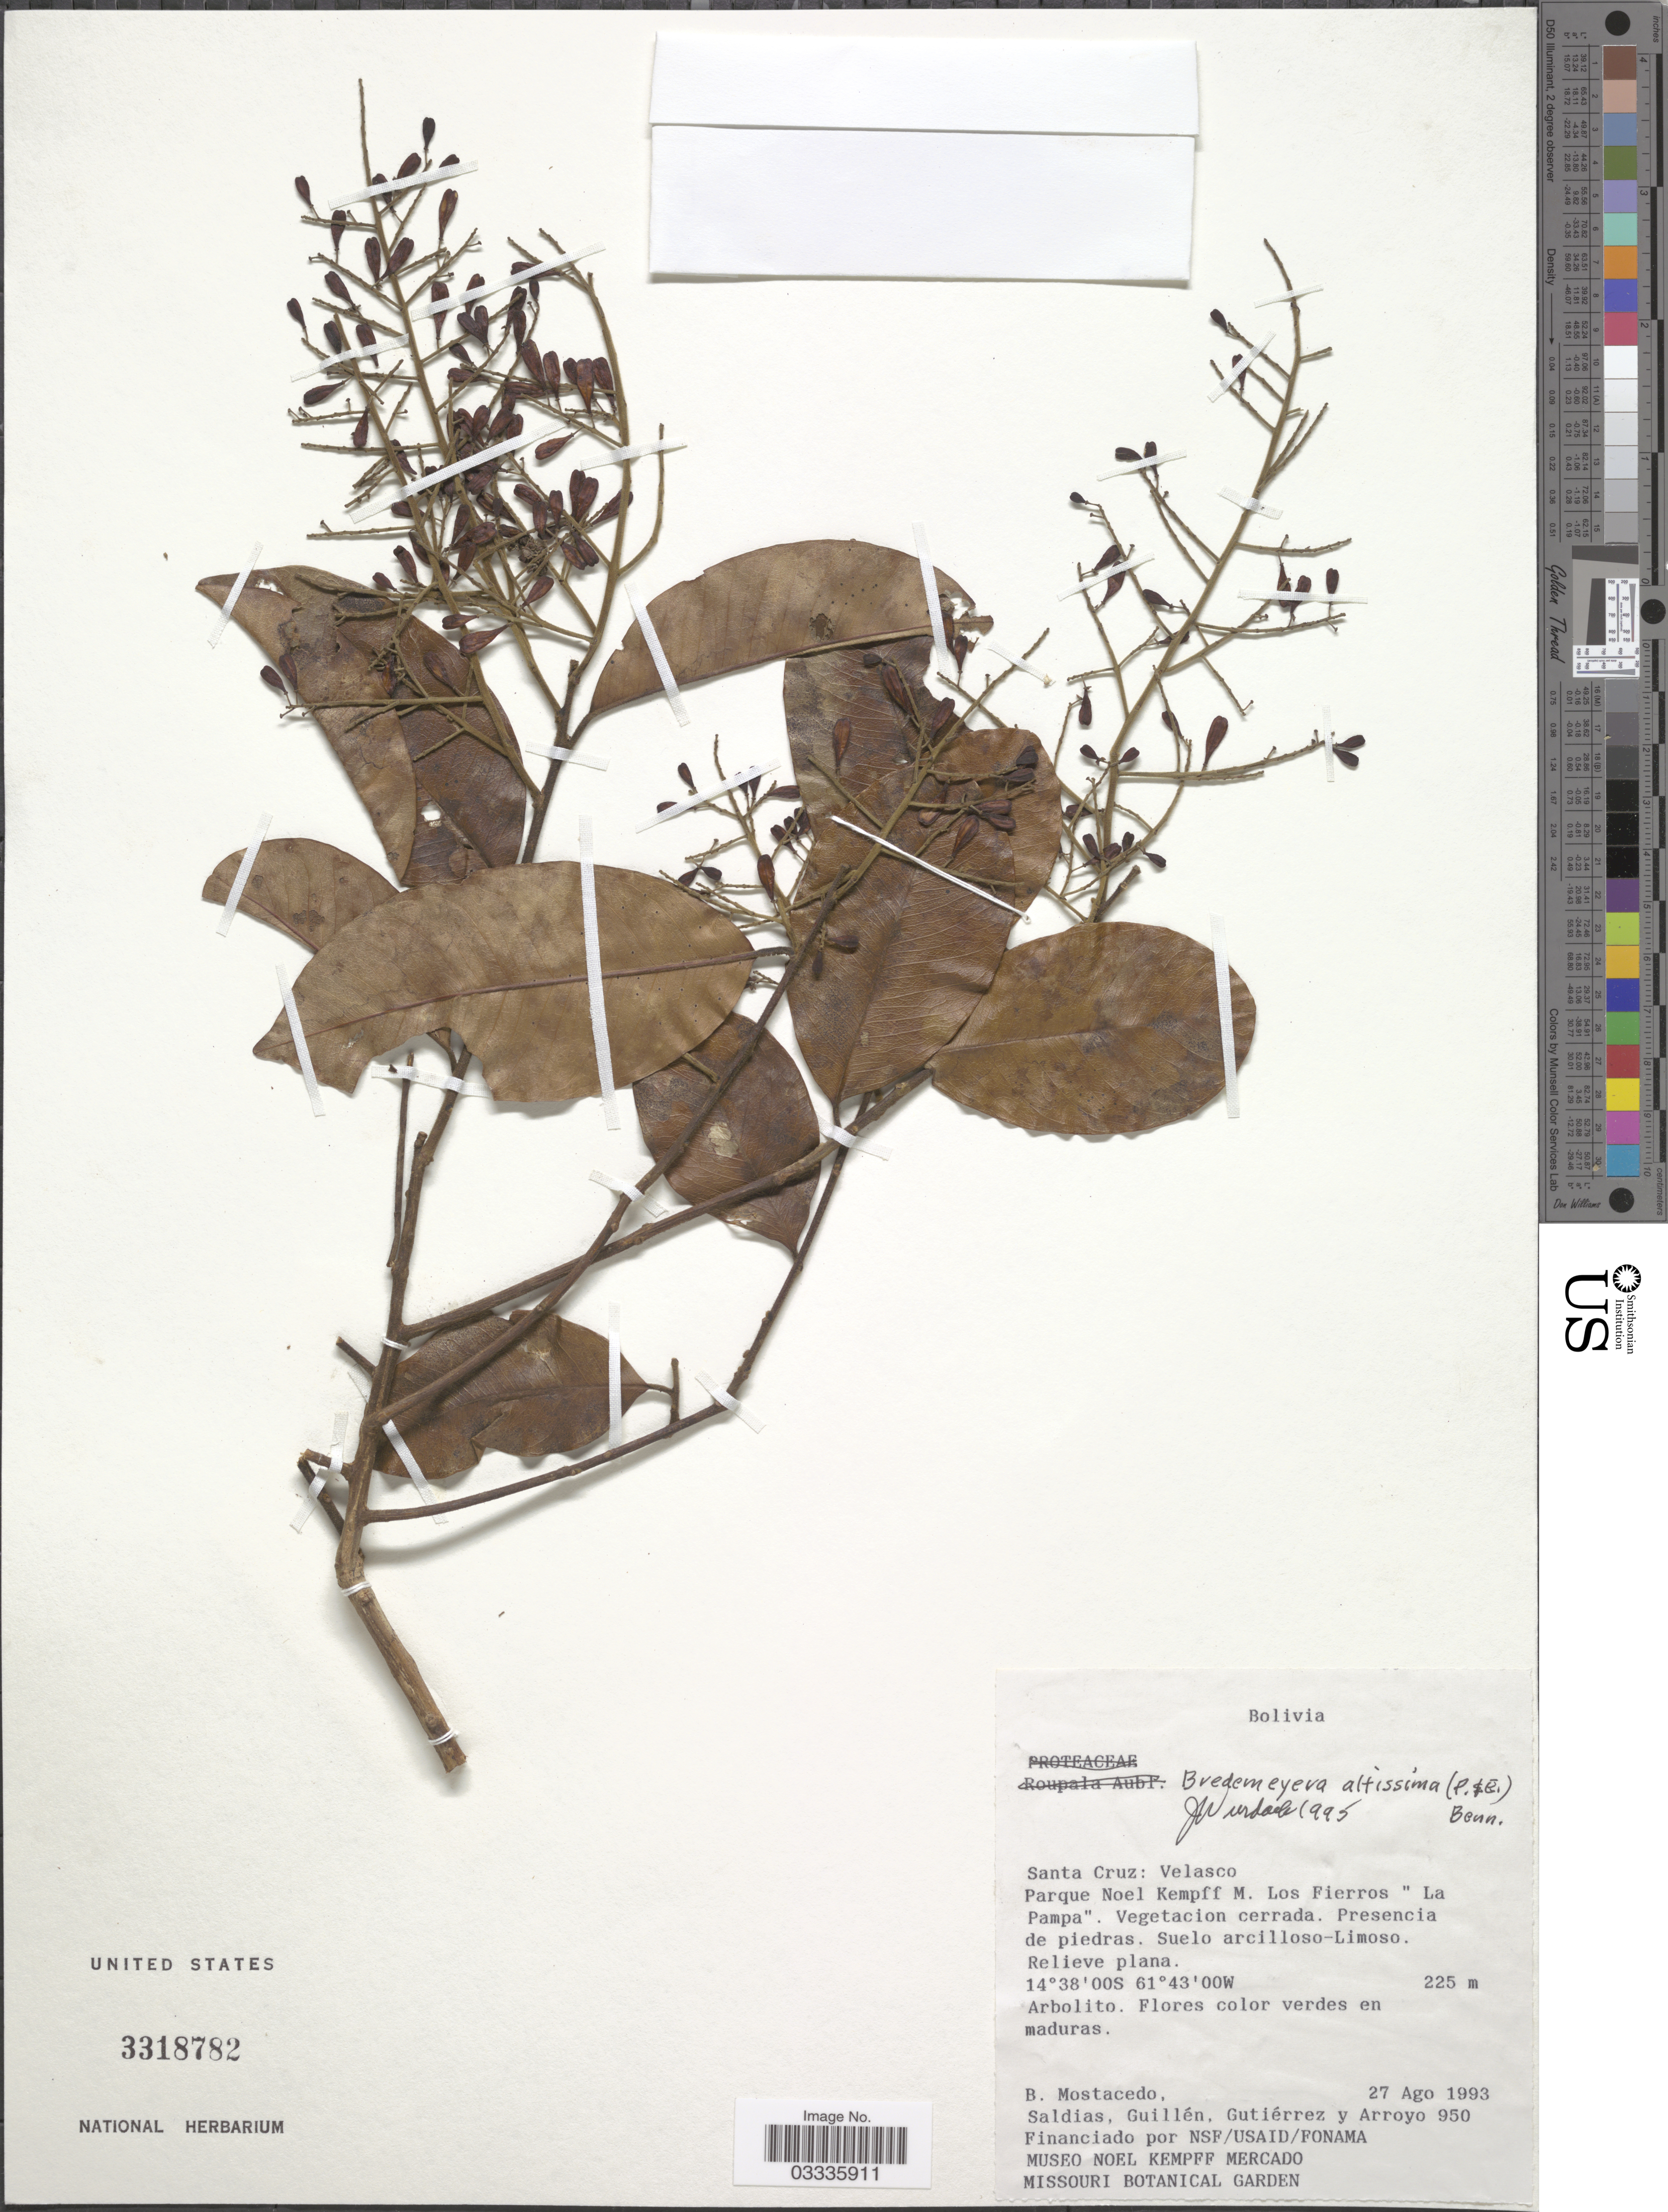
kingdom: Plantae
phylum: Tracheophyta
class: Magnoliopsida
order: Fabales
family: Polygalaceae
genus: Bredemeyera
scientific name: Bredemeyera altissima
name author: (Poepp.) A.W. Benn.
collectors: B. Mostacedo, -. Saldias, -- Guillen, Gutiérrez, -- & Arroyo, --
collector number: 950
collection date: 1993-08-27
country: Bolivia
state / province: Santa Cruz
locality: Velasco. Parque Noel Kempff M. Los Fierros "La Pampa". Presencia de piedras.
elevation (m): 225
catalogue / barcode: US 3318782